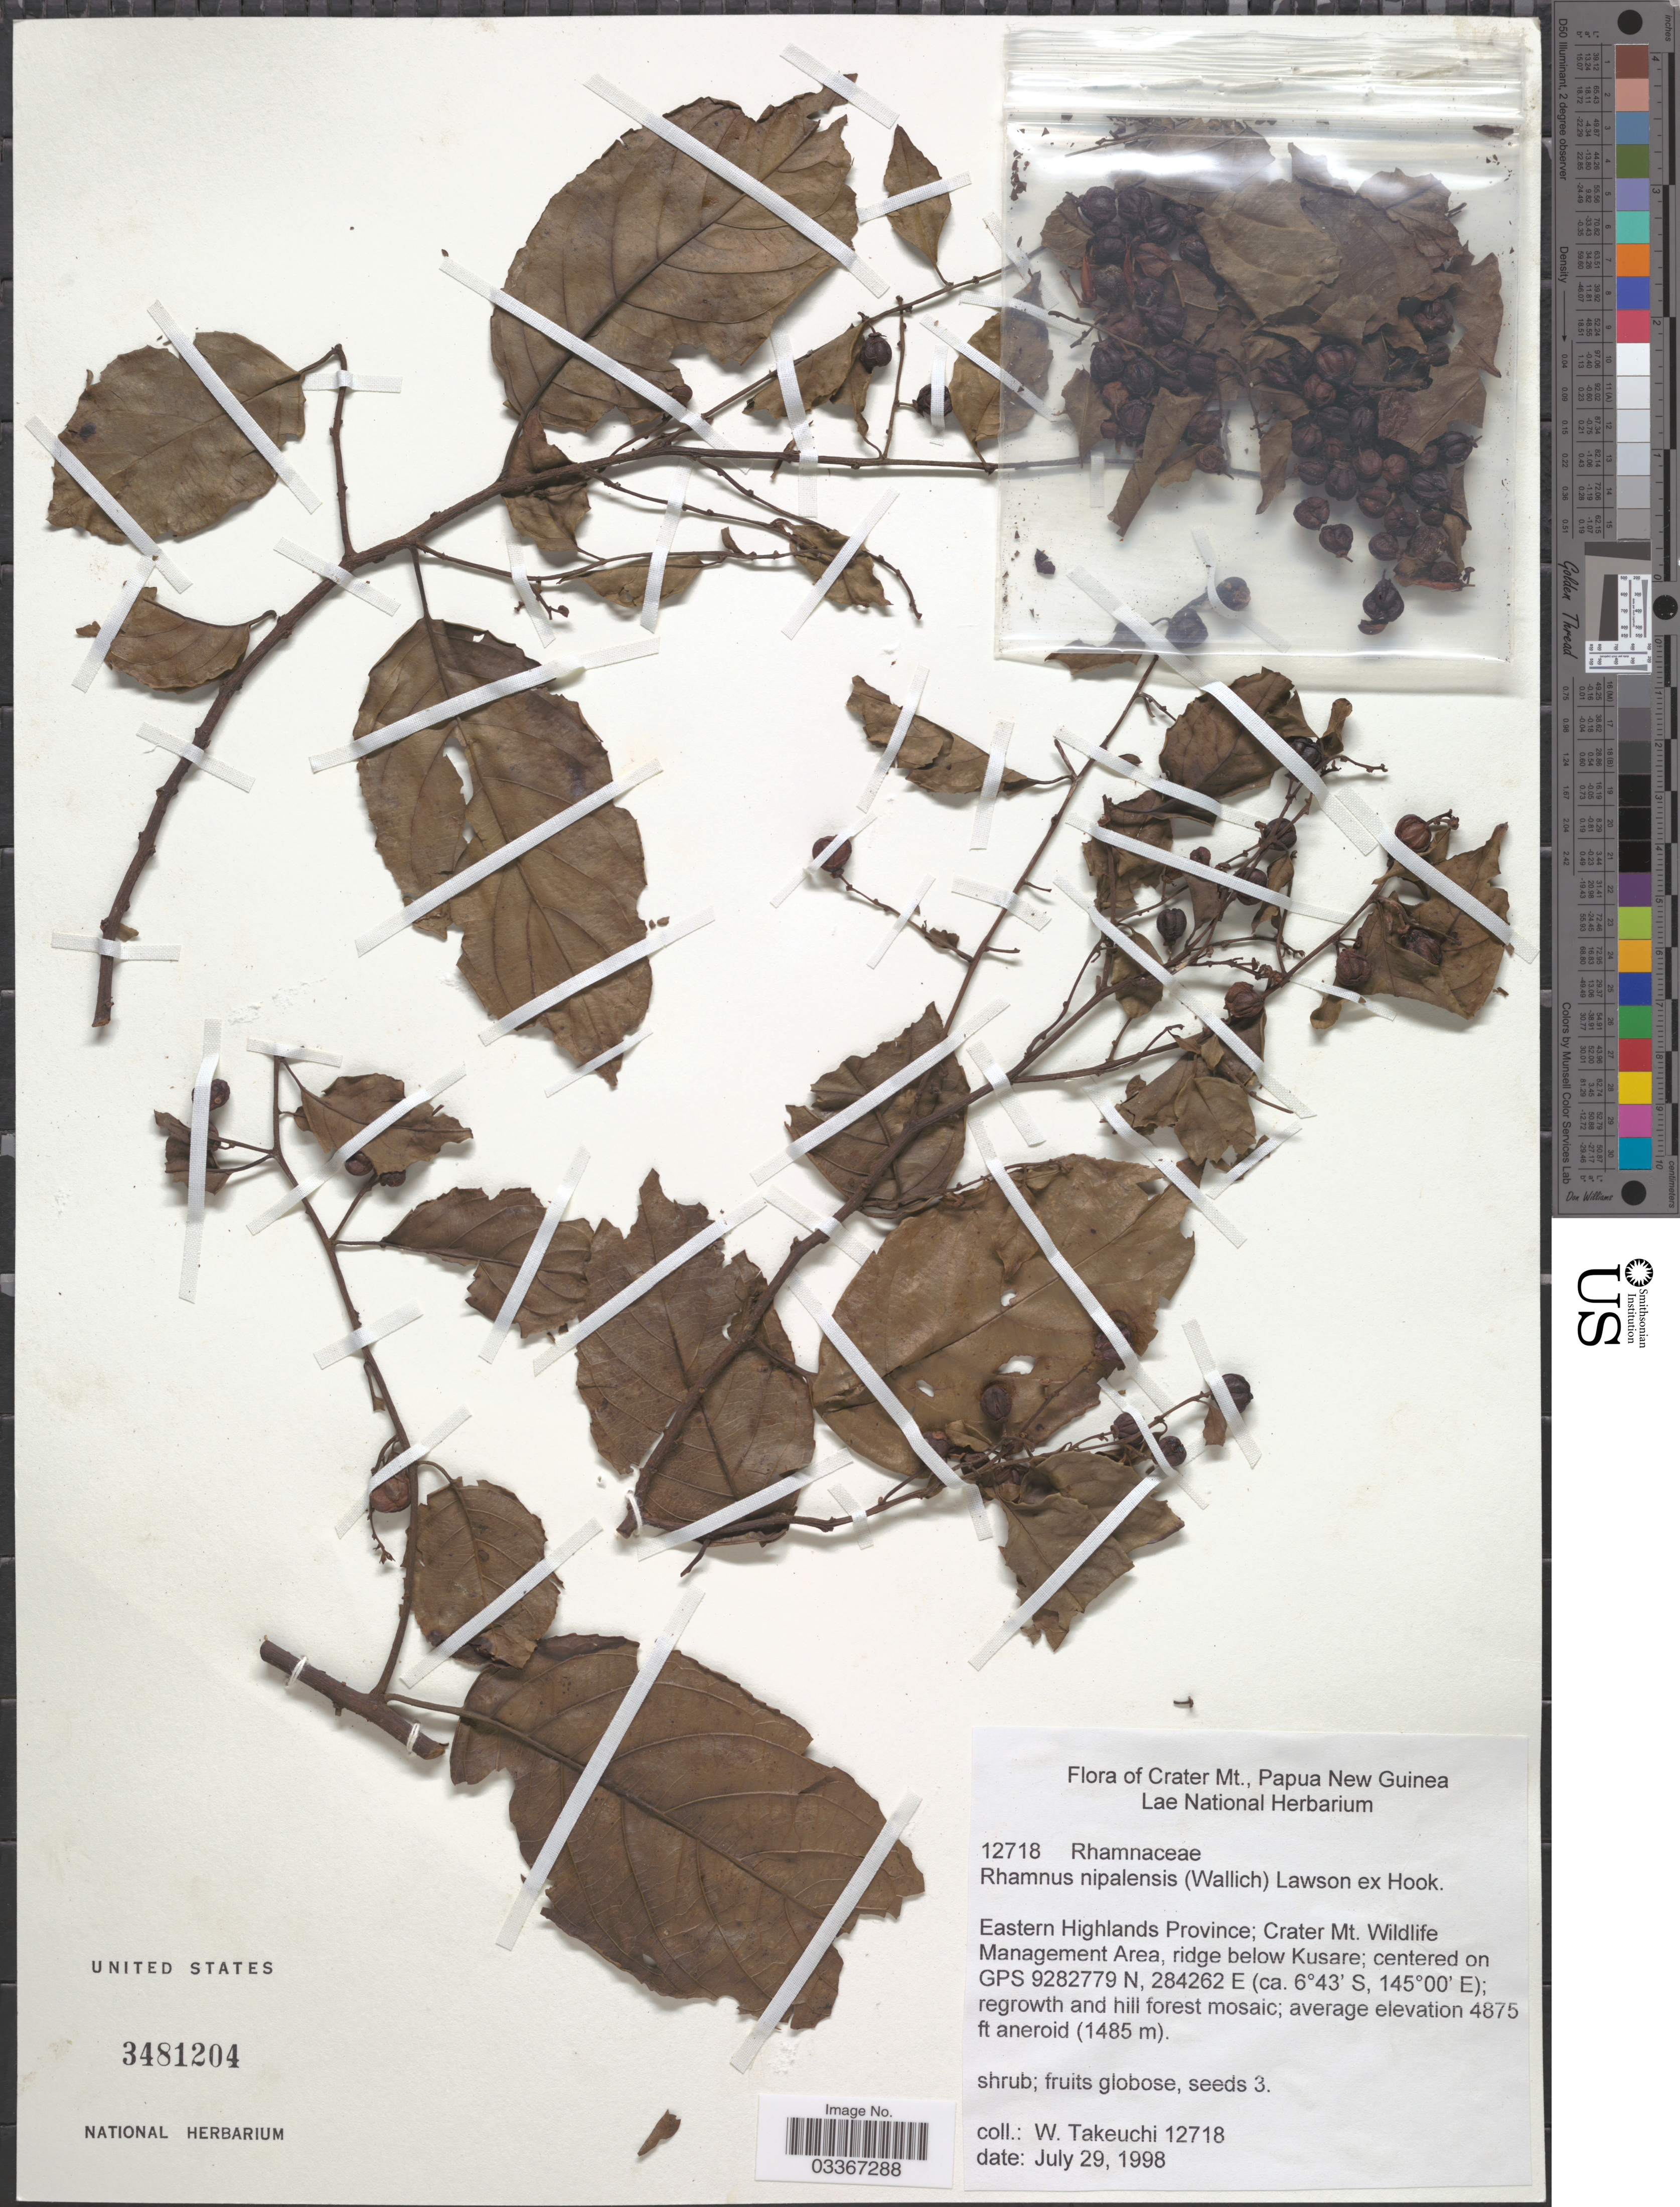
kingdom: Plantae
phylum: Tracheophyta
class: Magnoliopsida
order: Rosales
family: Rhamnaceae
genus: Rhamnus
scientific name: Rhamnus nepalensis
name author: (Wall.) M.A. Lawson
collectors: W. Takeuchi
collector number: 12718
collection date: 1998-07-29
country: Papua New Guinea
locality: Crater Mt. Eastern Highlands Province; Crater Mt. Wildlife Management Area, ridge below Kusare; centered on GPS 9282779 N, 284262 E.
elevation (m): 4875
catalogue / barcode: US 3481204